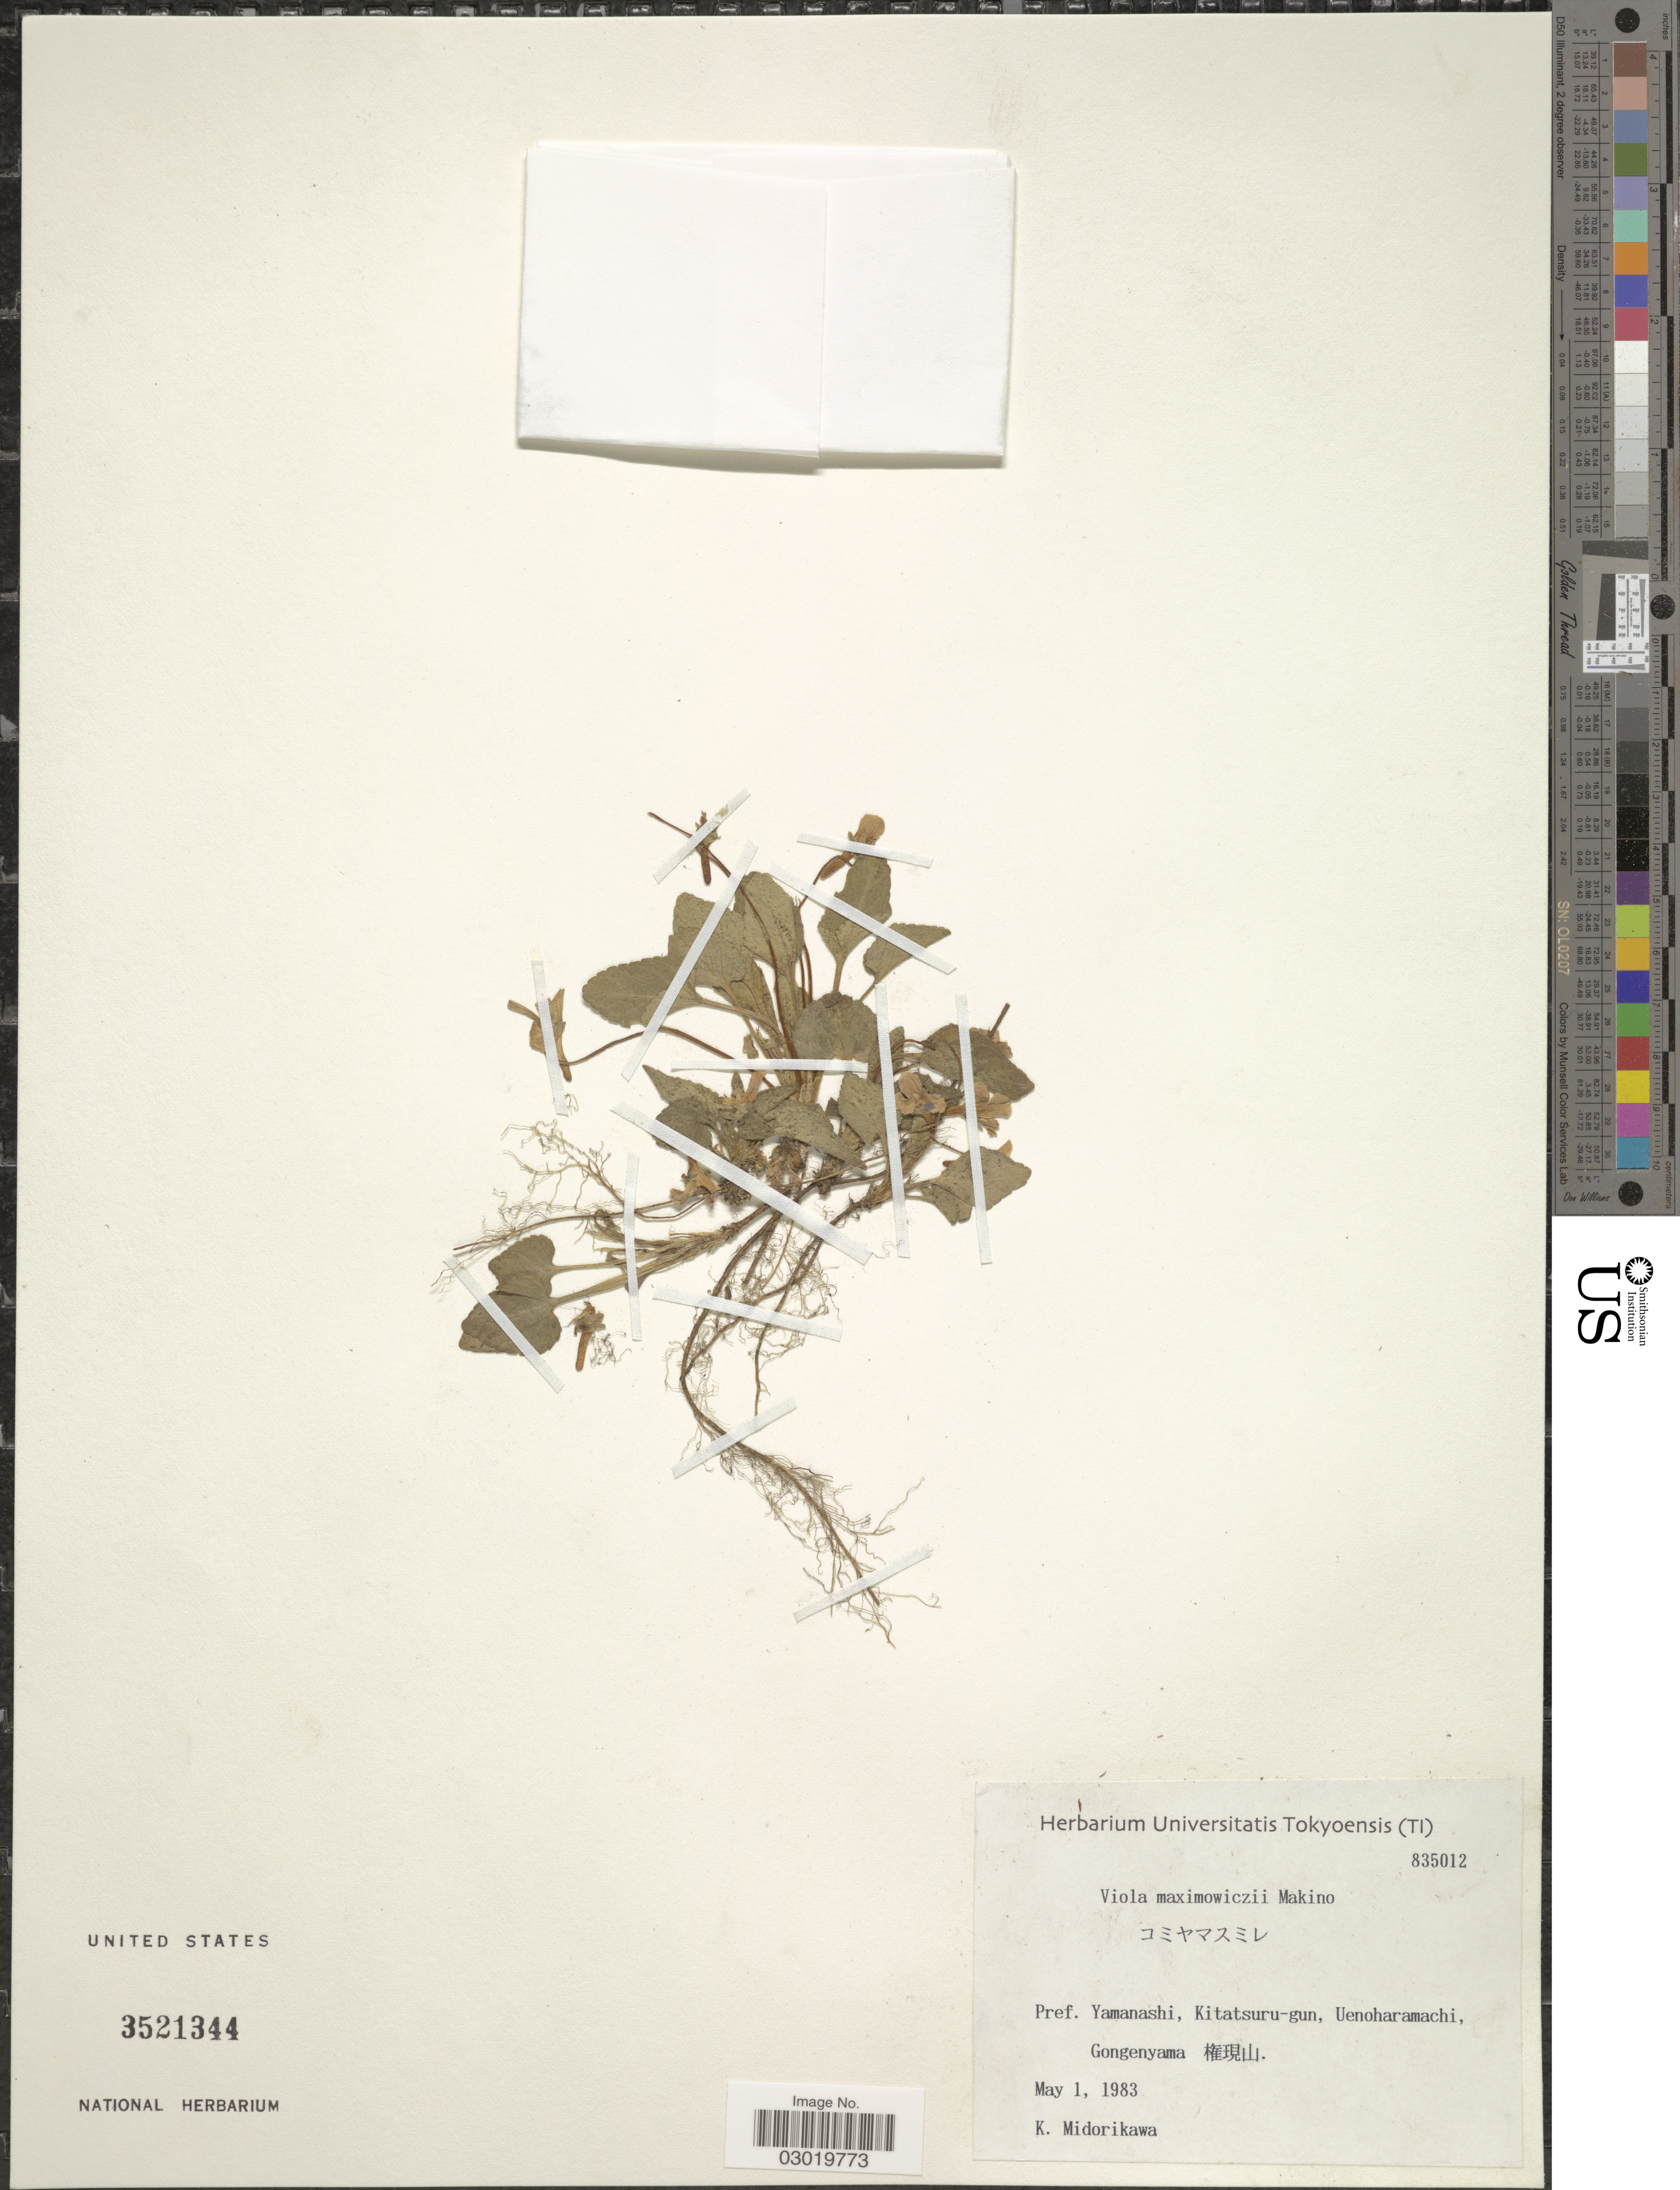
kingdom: Plantae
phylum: Tracheophyta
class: Magnoliopsida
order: Malpighiales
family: Violaceae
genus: Viola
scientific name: Viola maximowicziana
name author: Makino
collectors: K. Midorikawa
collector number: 835012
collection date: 1983-05-01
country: Japan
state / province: Yamanasi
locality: Pref. Yamanashi, Kitatsuru-gun, Uenoharamachi, Gongenyama X.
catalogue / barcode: US 3521344